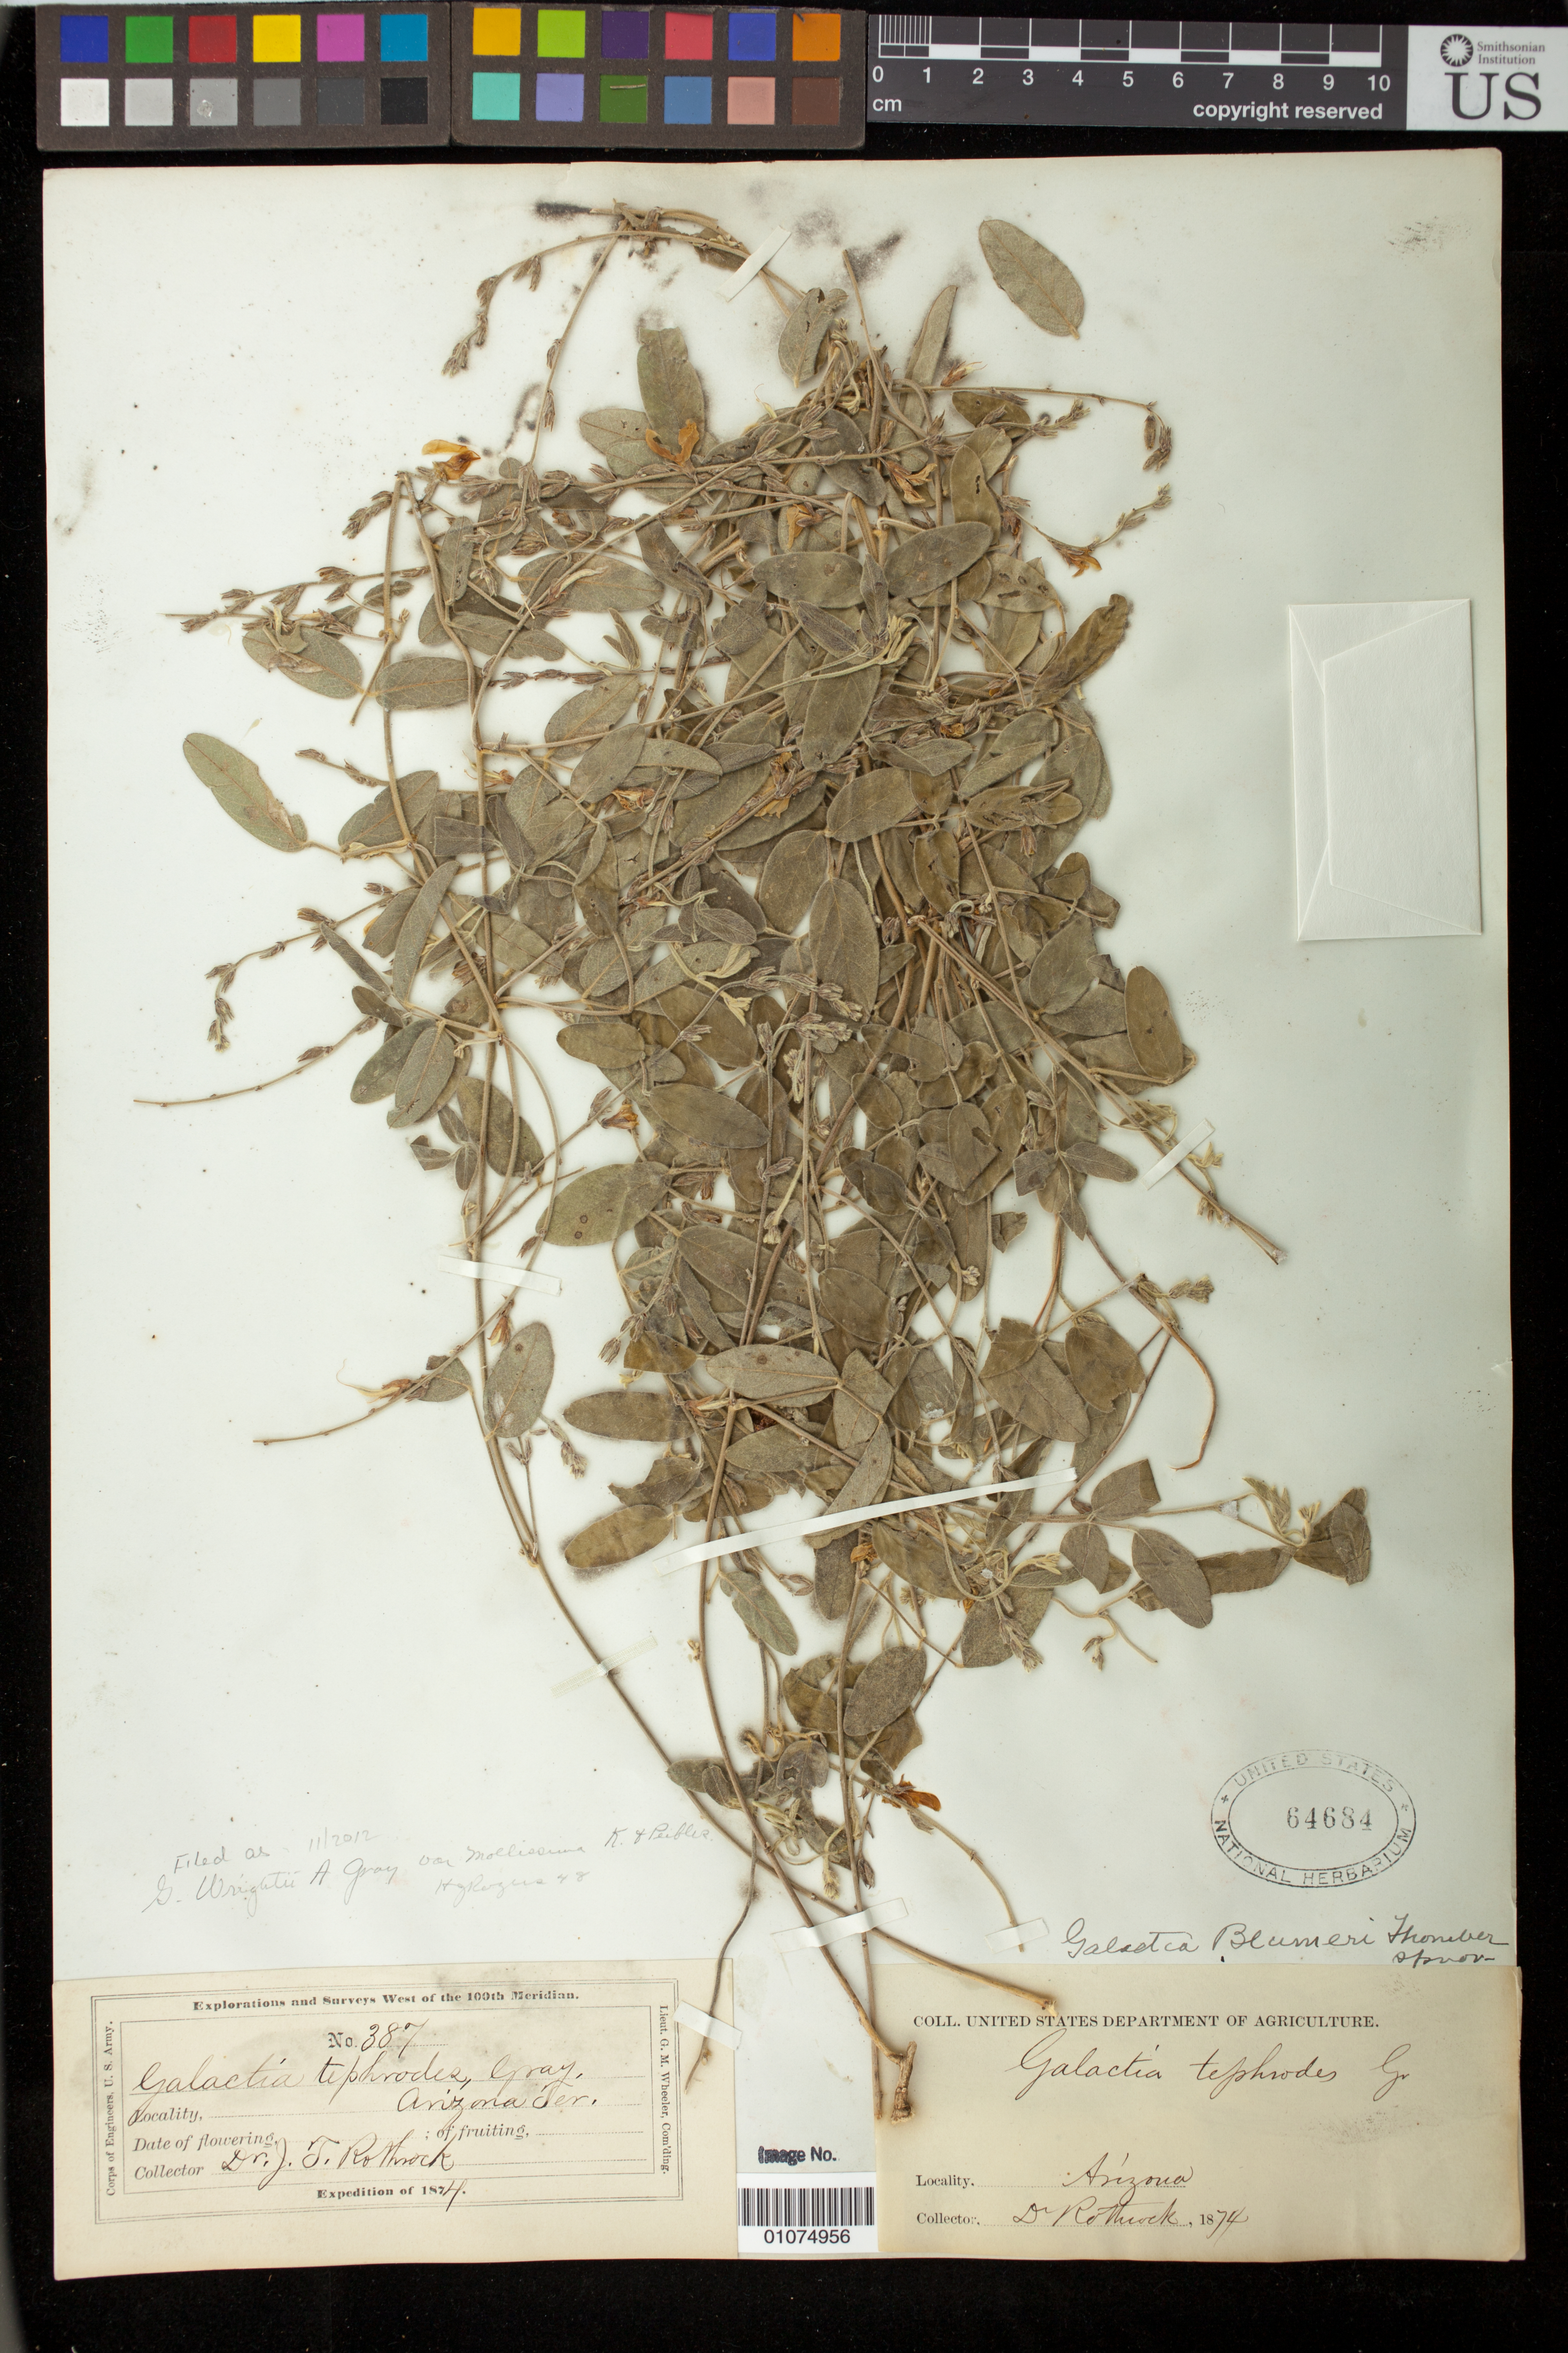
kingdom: Plantae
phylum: Tracheophyta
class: Magnoliopsida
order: Fabales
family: Fabaceae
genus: Galactia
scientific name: Galactia wrightii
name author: A. Gray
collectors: J. T. Rothrock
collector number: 387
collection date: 1874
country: United States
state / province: Arizona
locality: Arizona Ter.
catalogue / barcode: US 64684